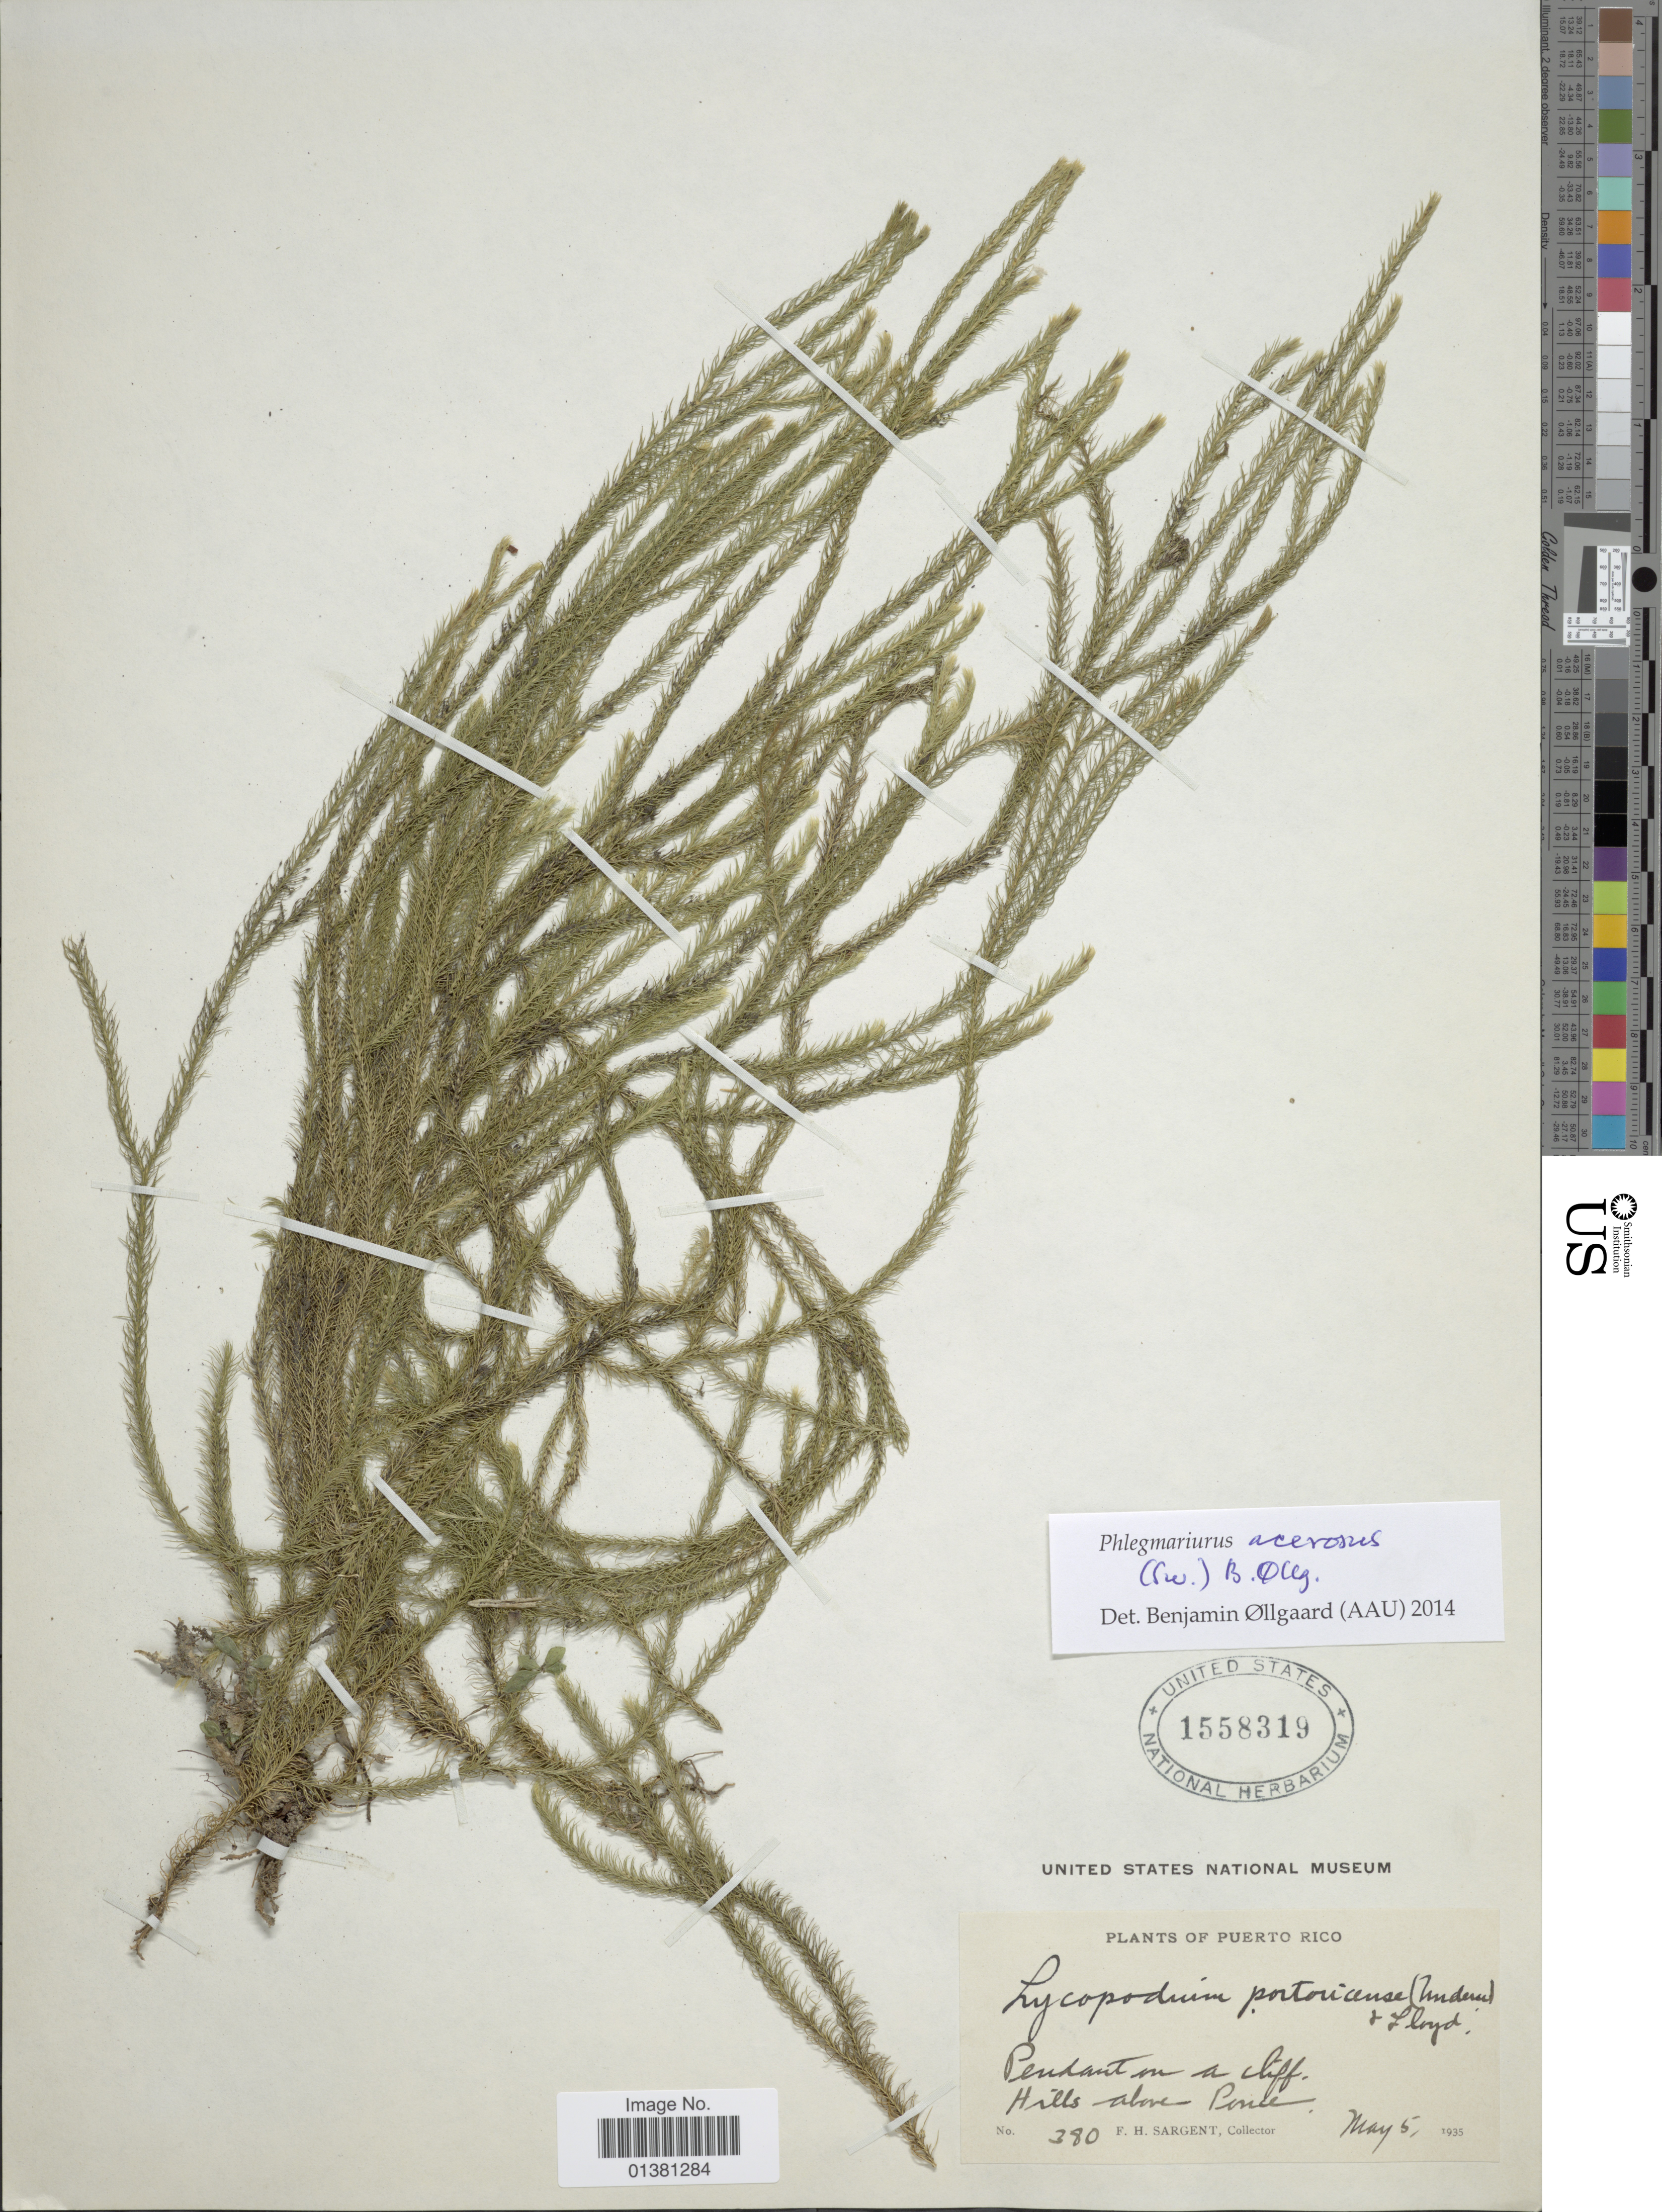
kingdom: Plantae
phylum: Tracheophyta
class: Lycopodiopsida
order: Lycopodiales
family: Lycopodiaceae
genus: Phlegmariurus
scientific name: Phlegmariurus acerosus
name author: (Sw.) B. Øllg.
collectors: F. H. Sargent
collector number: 380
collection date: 1935-05-05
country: Puerto Rico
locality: Hills above Ponce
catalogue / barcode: US 1558319